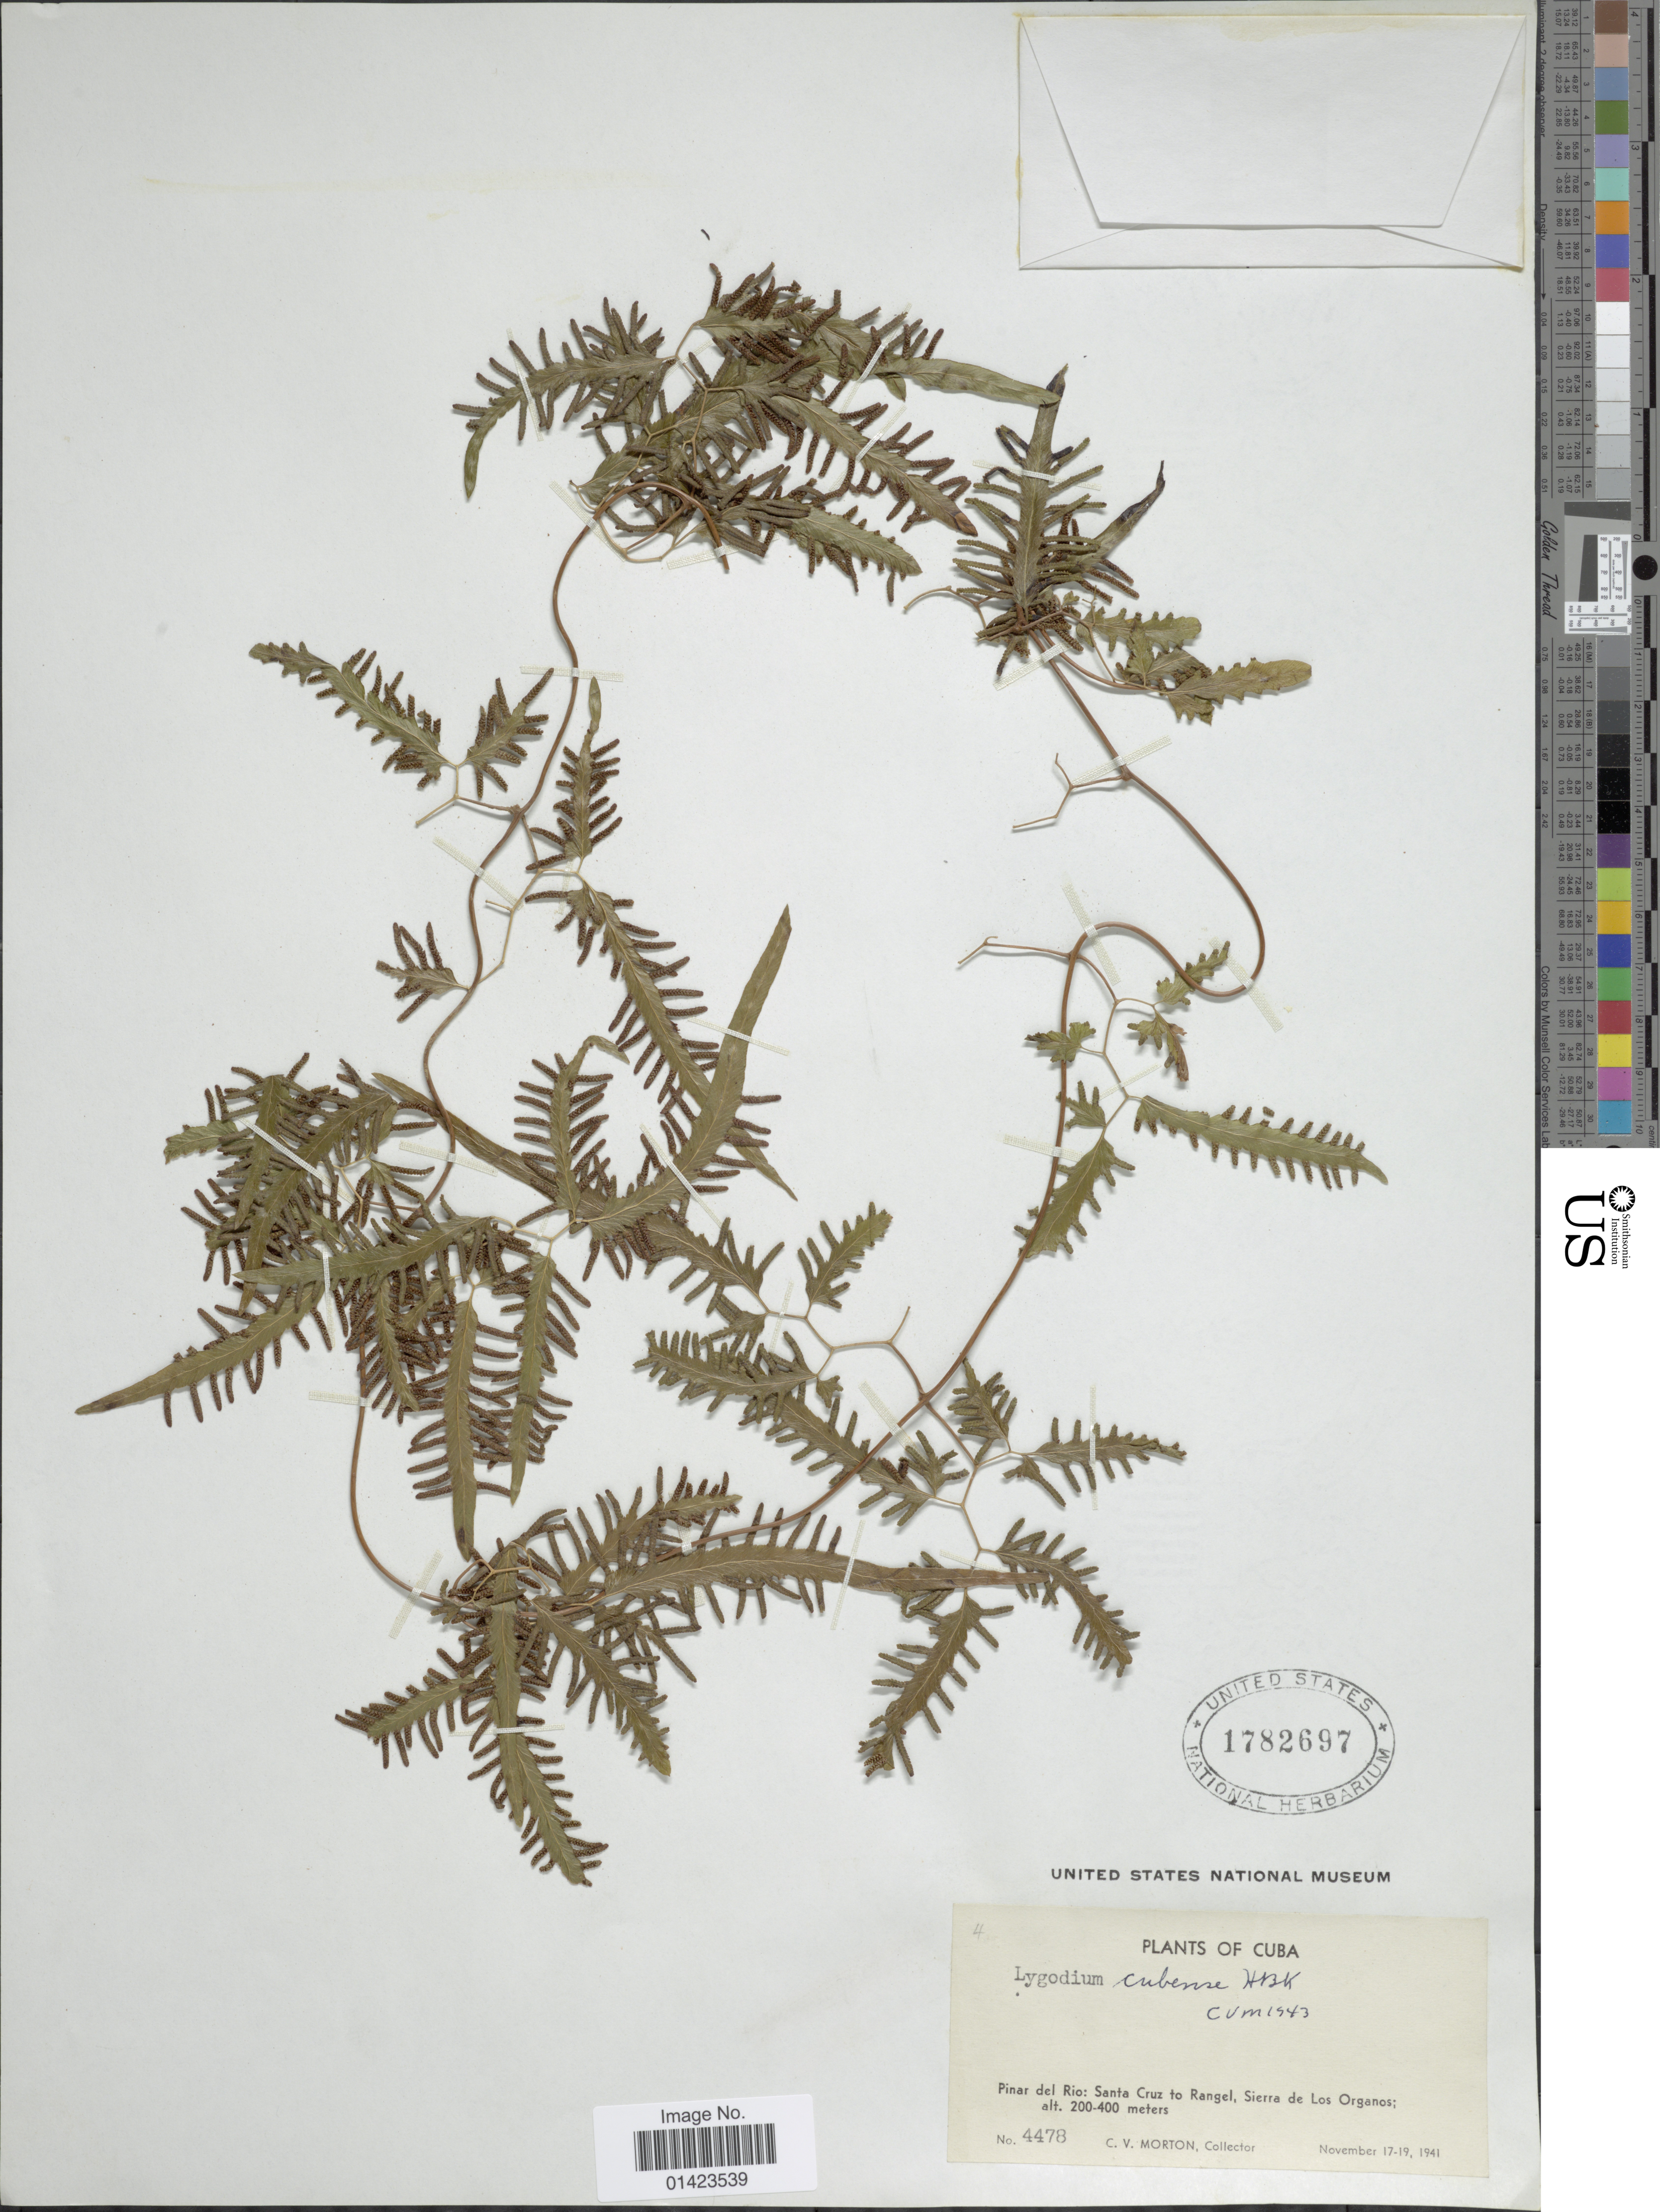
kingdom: Plantae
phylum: Tracheophyta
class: Polypodiopsida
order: Schizaeales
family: Lygodiaceae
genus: Lygodium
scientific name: Lygodium cubense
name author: Kunth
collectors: C. V. Morton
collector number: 4478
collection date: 1941-11-17/1941-11-19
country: Cuba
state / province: Pinar del Río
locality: Cuba, Pinar del Rio: Santa Cruz to Rangel, Sierra de Los Organos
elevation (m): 200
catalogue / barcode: US 1782697